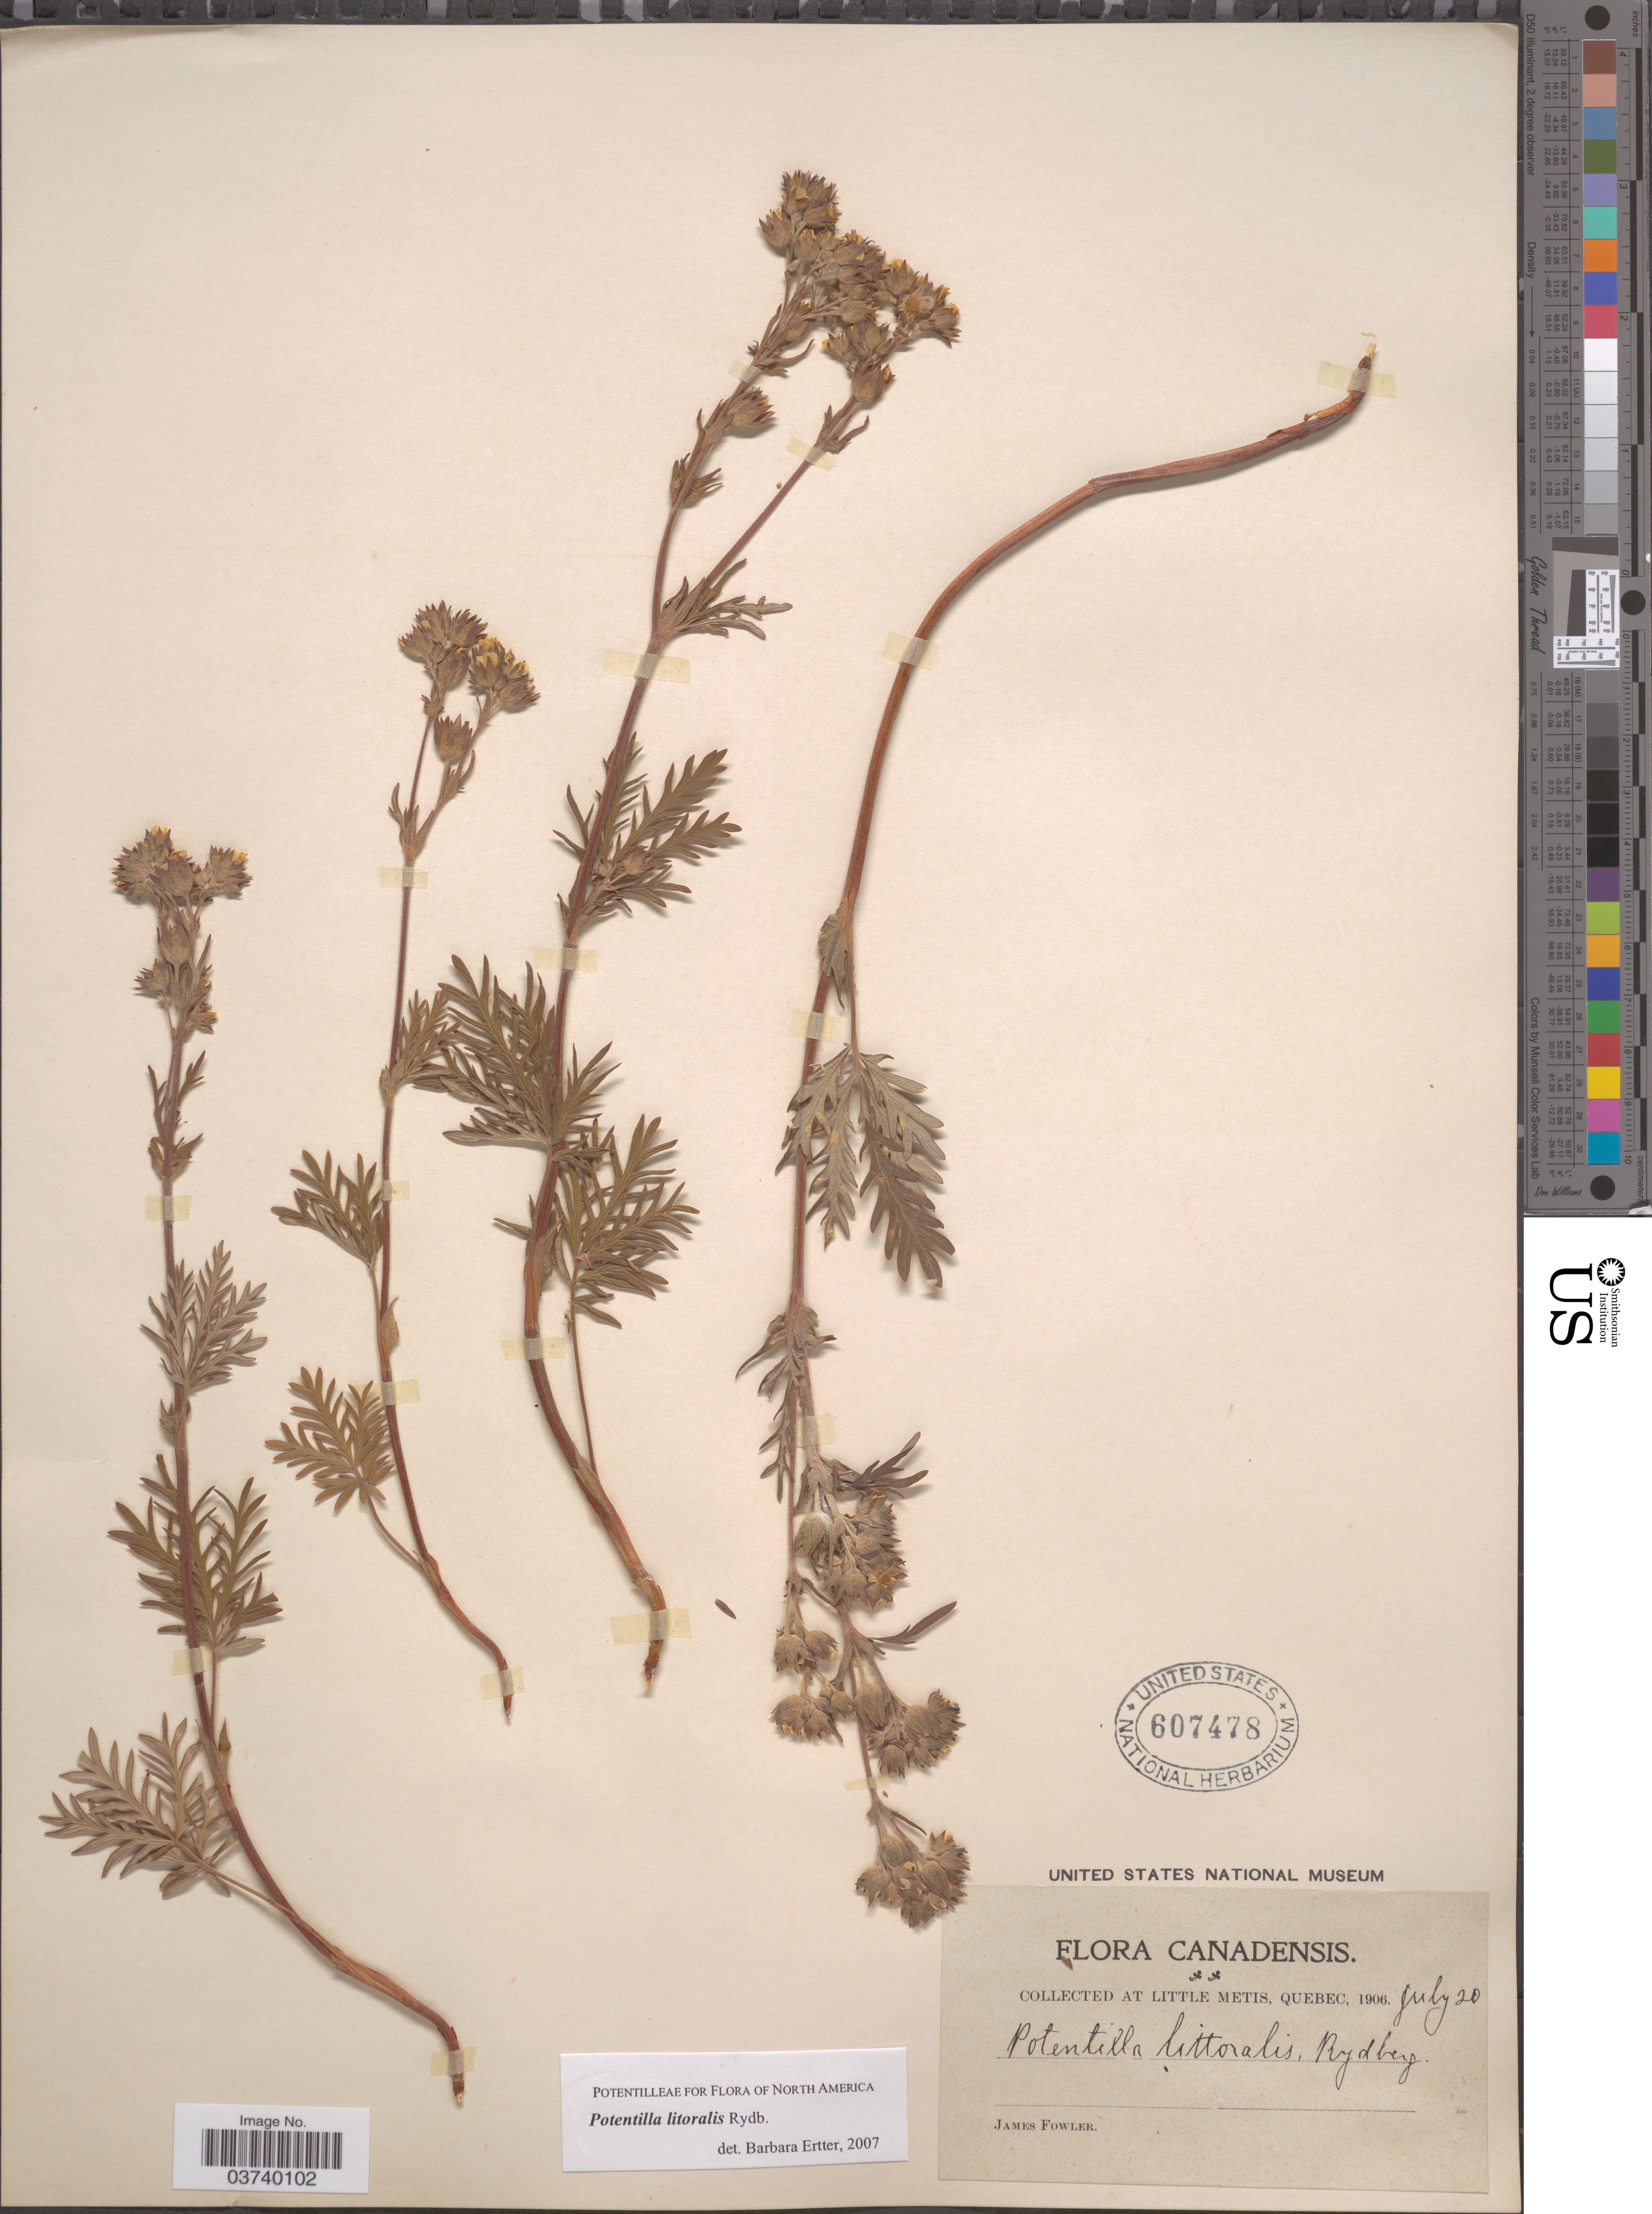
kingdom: Plantae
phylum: Tracheophyta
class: Magnoliopsida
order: Rosales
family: Rosaceae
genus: Potentilla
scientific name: Potentilla litoralis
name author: Rydb.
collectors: J. P. Fowler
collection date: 1906-07-20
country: Canada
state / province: Quebec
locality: Little Metis.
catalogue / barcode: US 607478